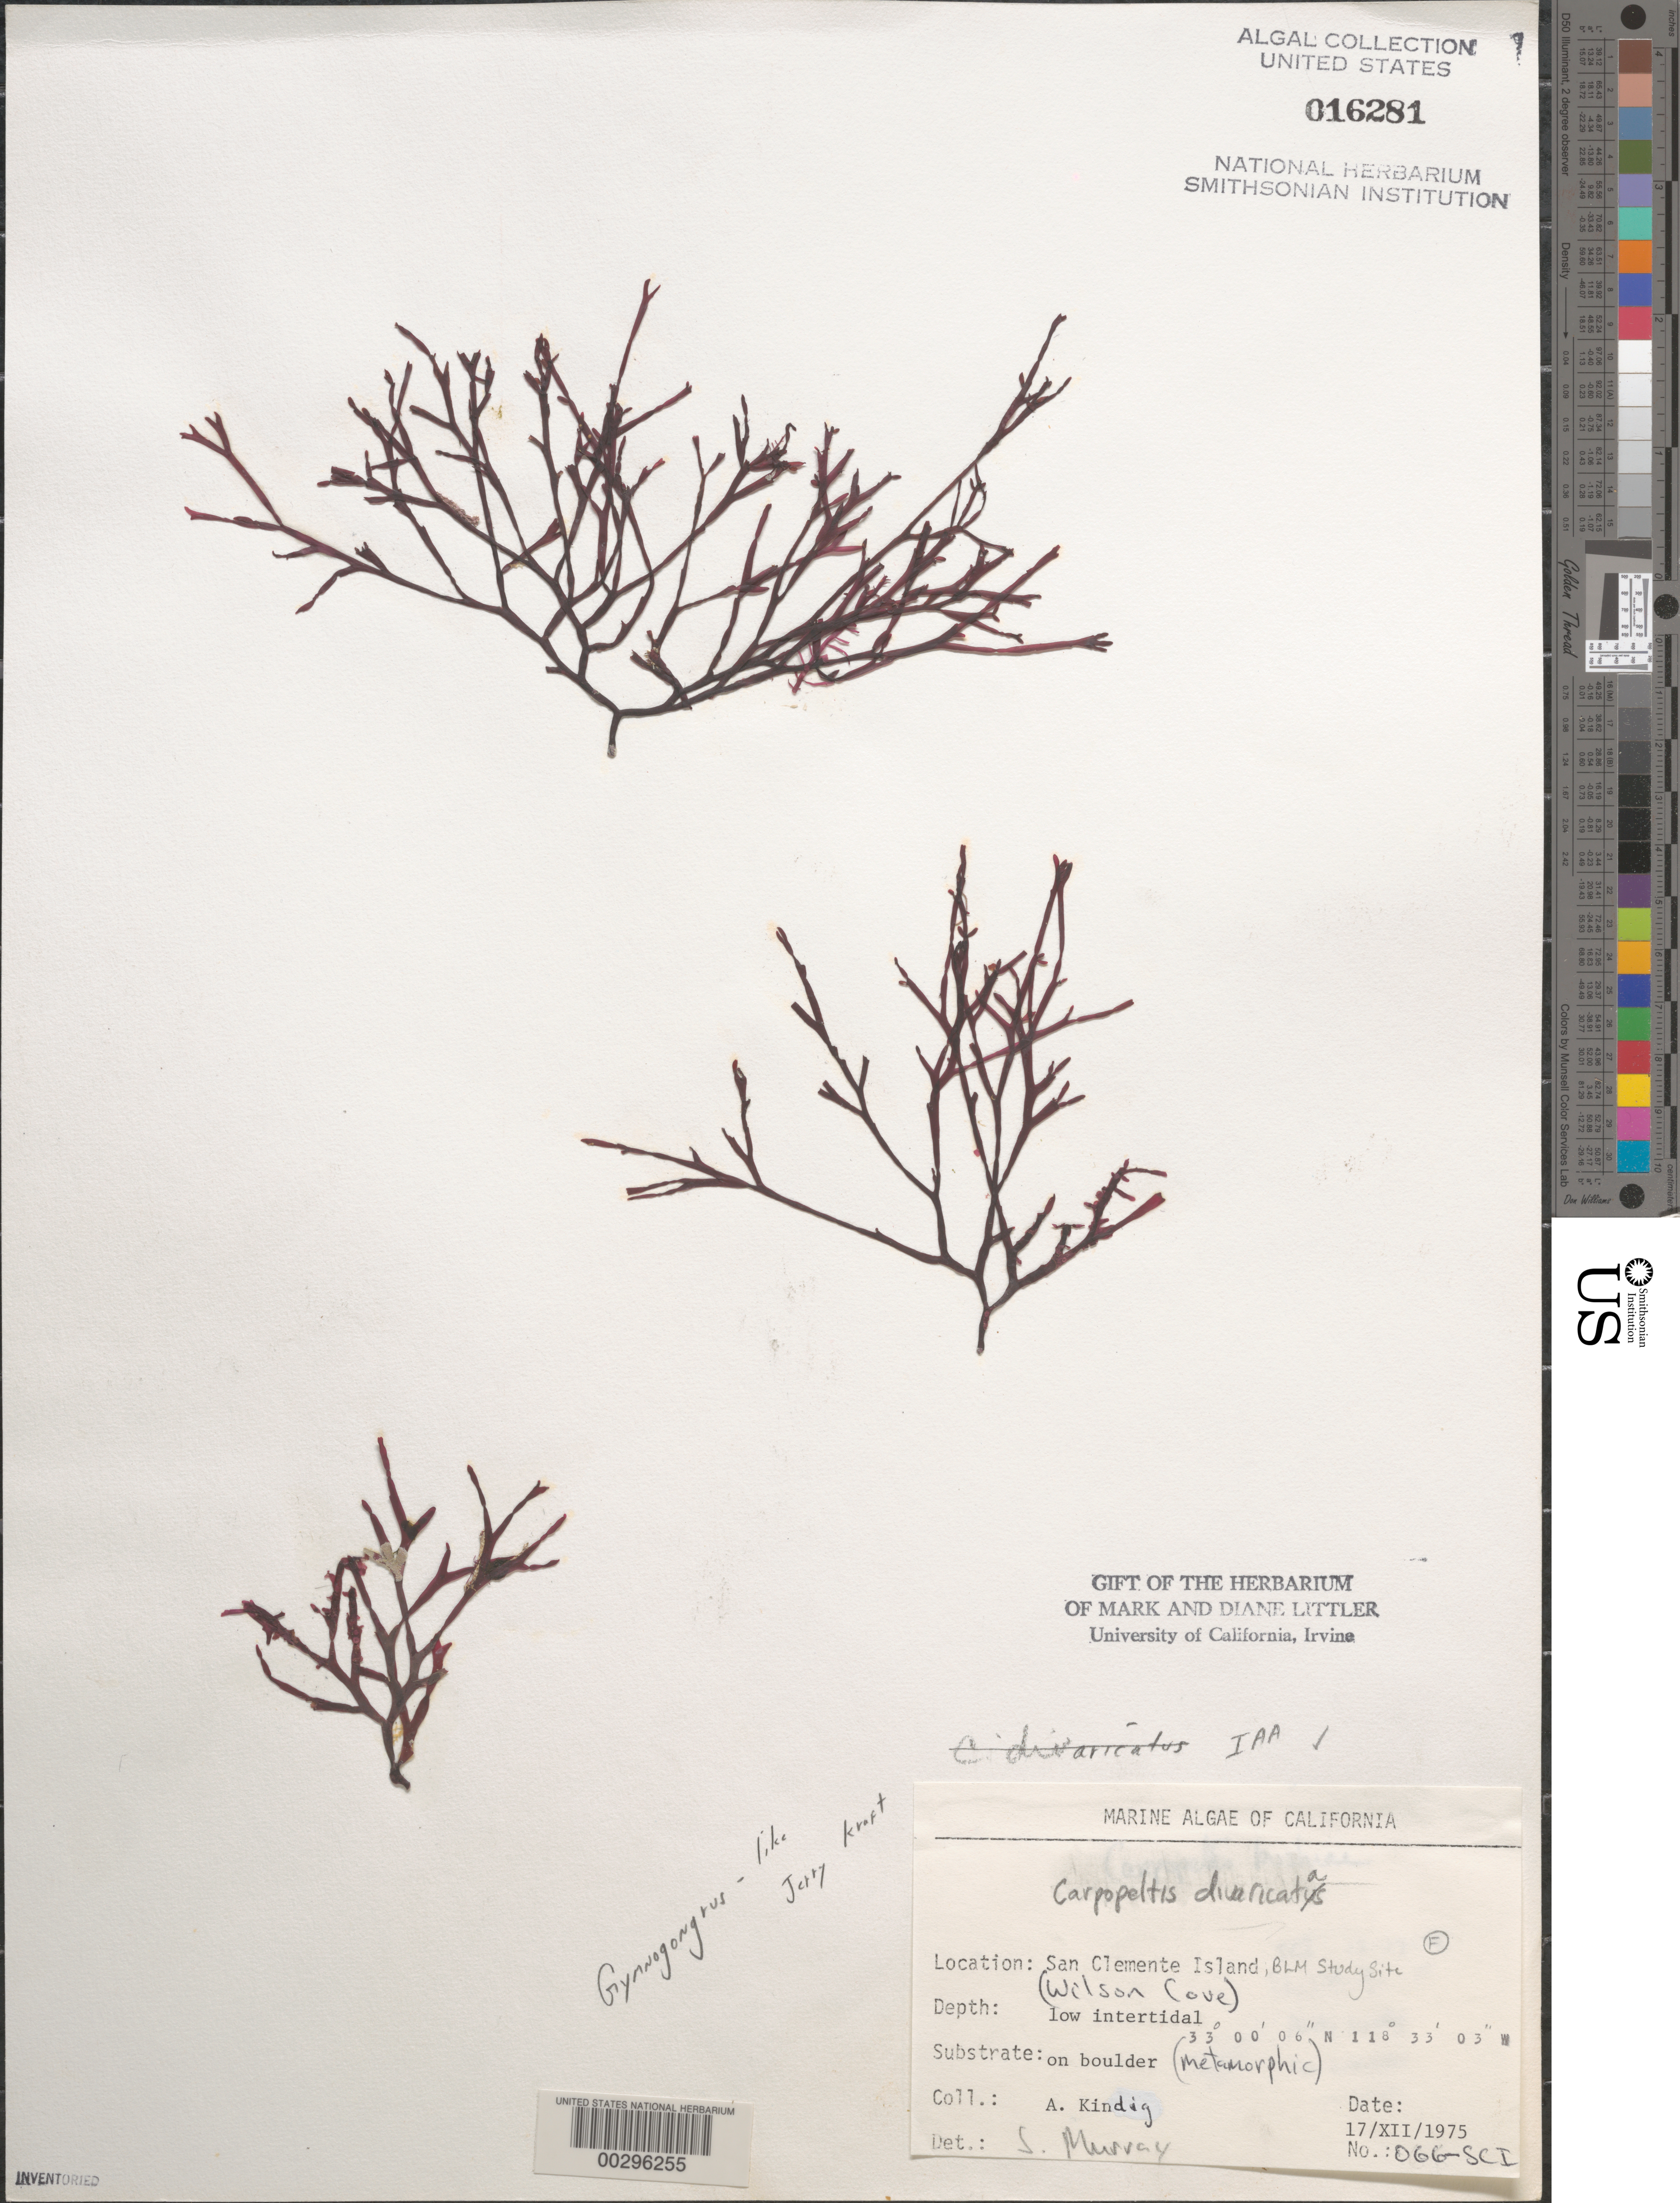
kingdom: Plantae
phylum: Rhodophyta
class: Florideophyceae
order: Halymeniales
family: Halymeniaceae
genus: Grateloupia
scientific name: Grateloupia chiangii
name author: S. Kawaguchi & H.W. Wang in H.W. Wang et al.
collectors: A. Kindig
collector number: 066-SCI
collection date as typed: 17 Dec 1975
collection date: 1975-12-17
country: United States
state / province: California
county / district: Los Angeles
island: San Clemente Island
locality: Wilson Cove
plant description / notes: BLM-SOCALBIGHT Rocky Intertidal Survey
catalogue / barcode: US 16281